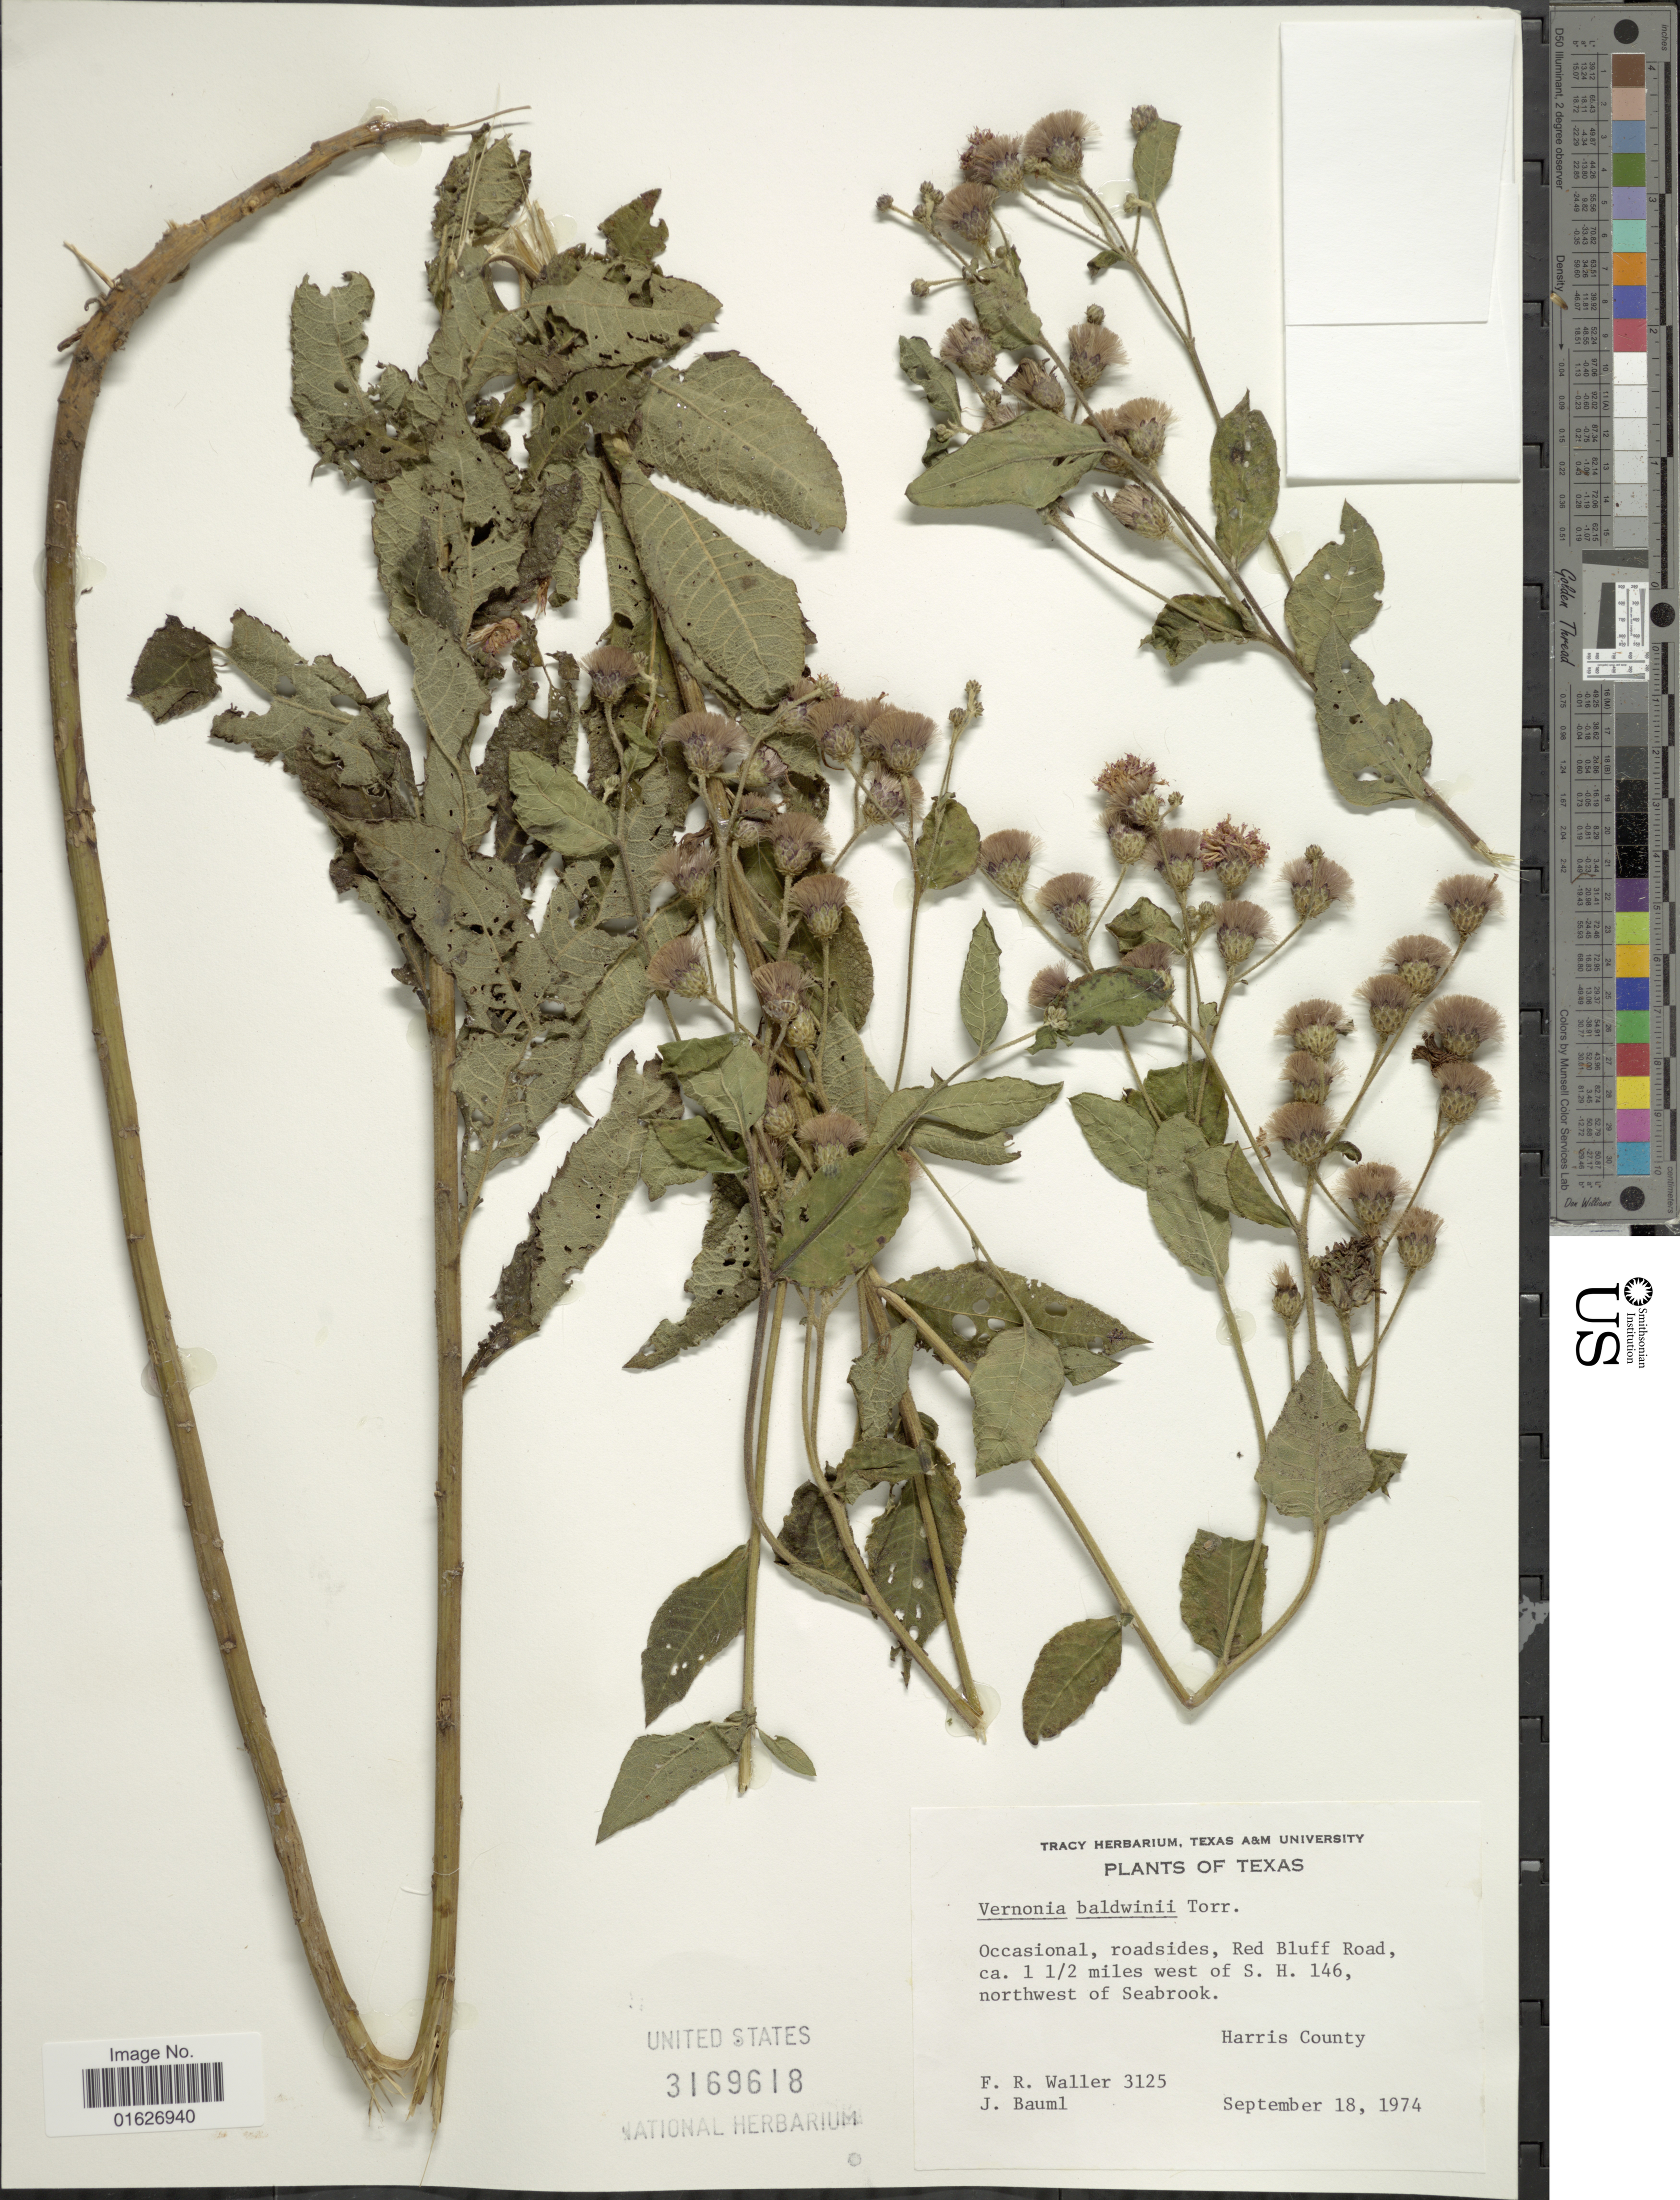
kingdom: Plantae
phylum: Tracheophyta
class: Magnoliopsida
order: Asterales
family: Asteraceae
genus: Vernonia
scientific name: Vernonia baldwinii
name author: Torr.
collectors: F. R. Waller & J. Bauml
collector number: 3125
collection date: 1974-09-18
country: United States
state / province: Texas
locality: Occasional, roadsides, Red Bluff Road, ca. 1 1/2 miles west of S.H. 146, northwest of Seabrook, Harris County.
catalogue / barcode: US 3169618